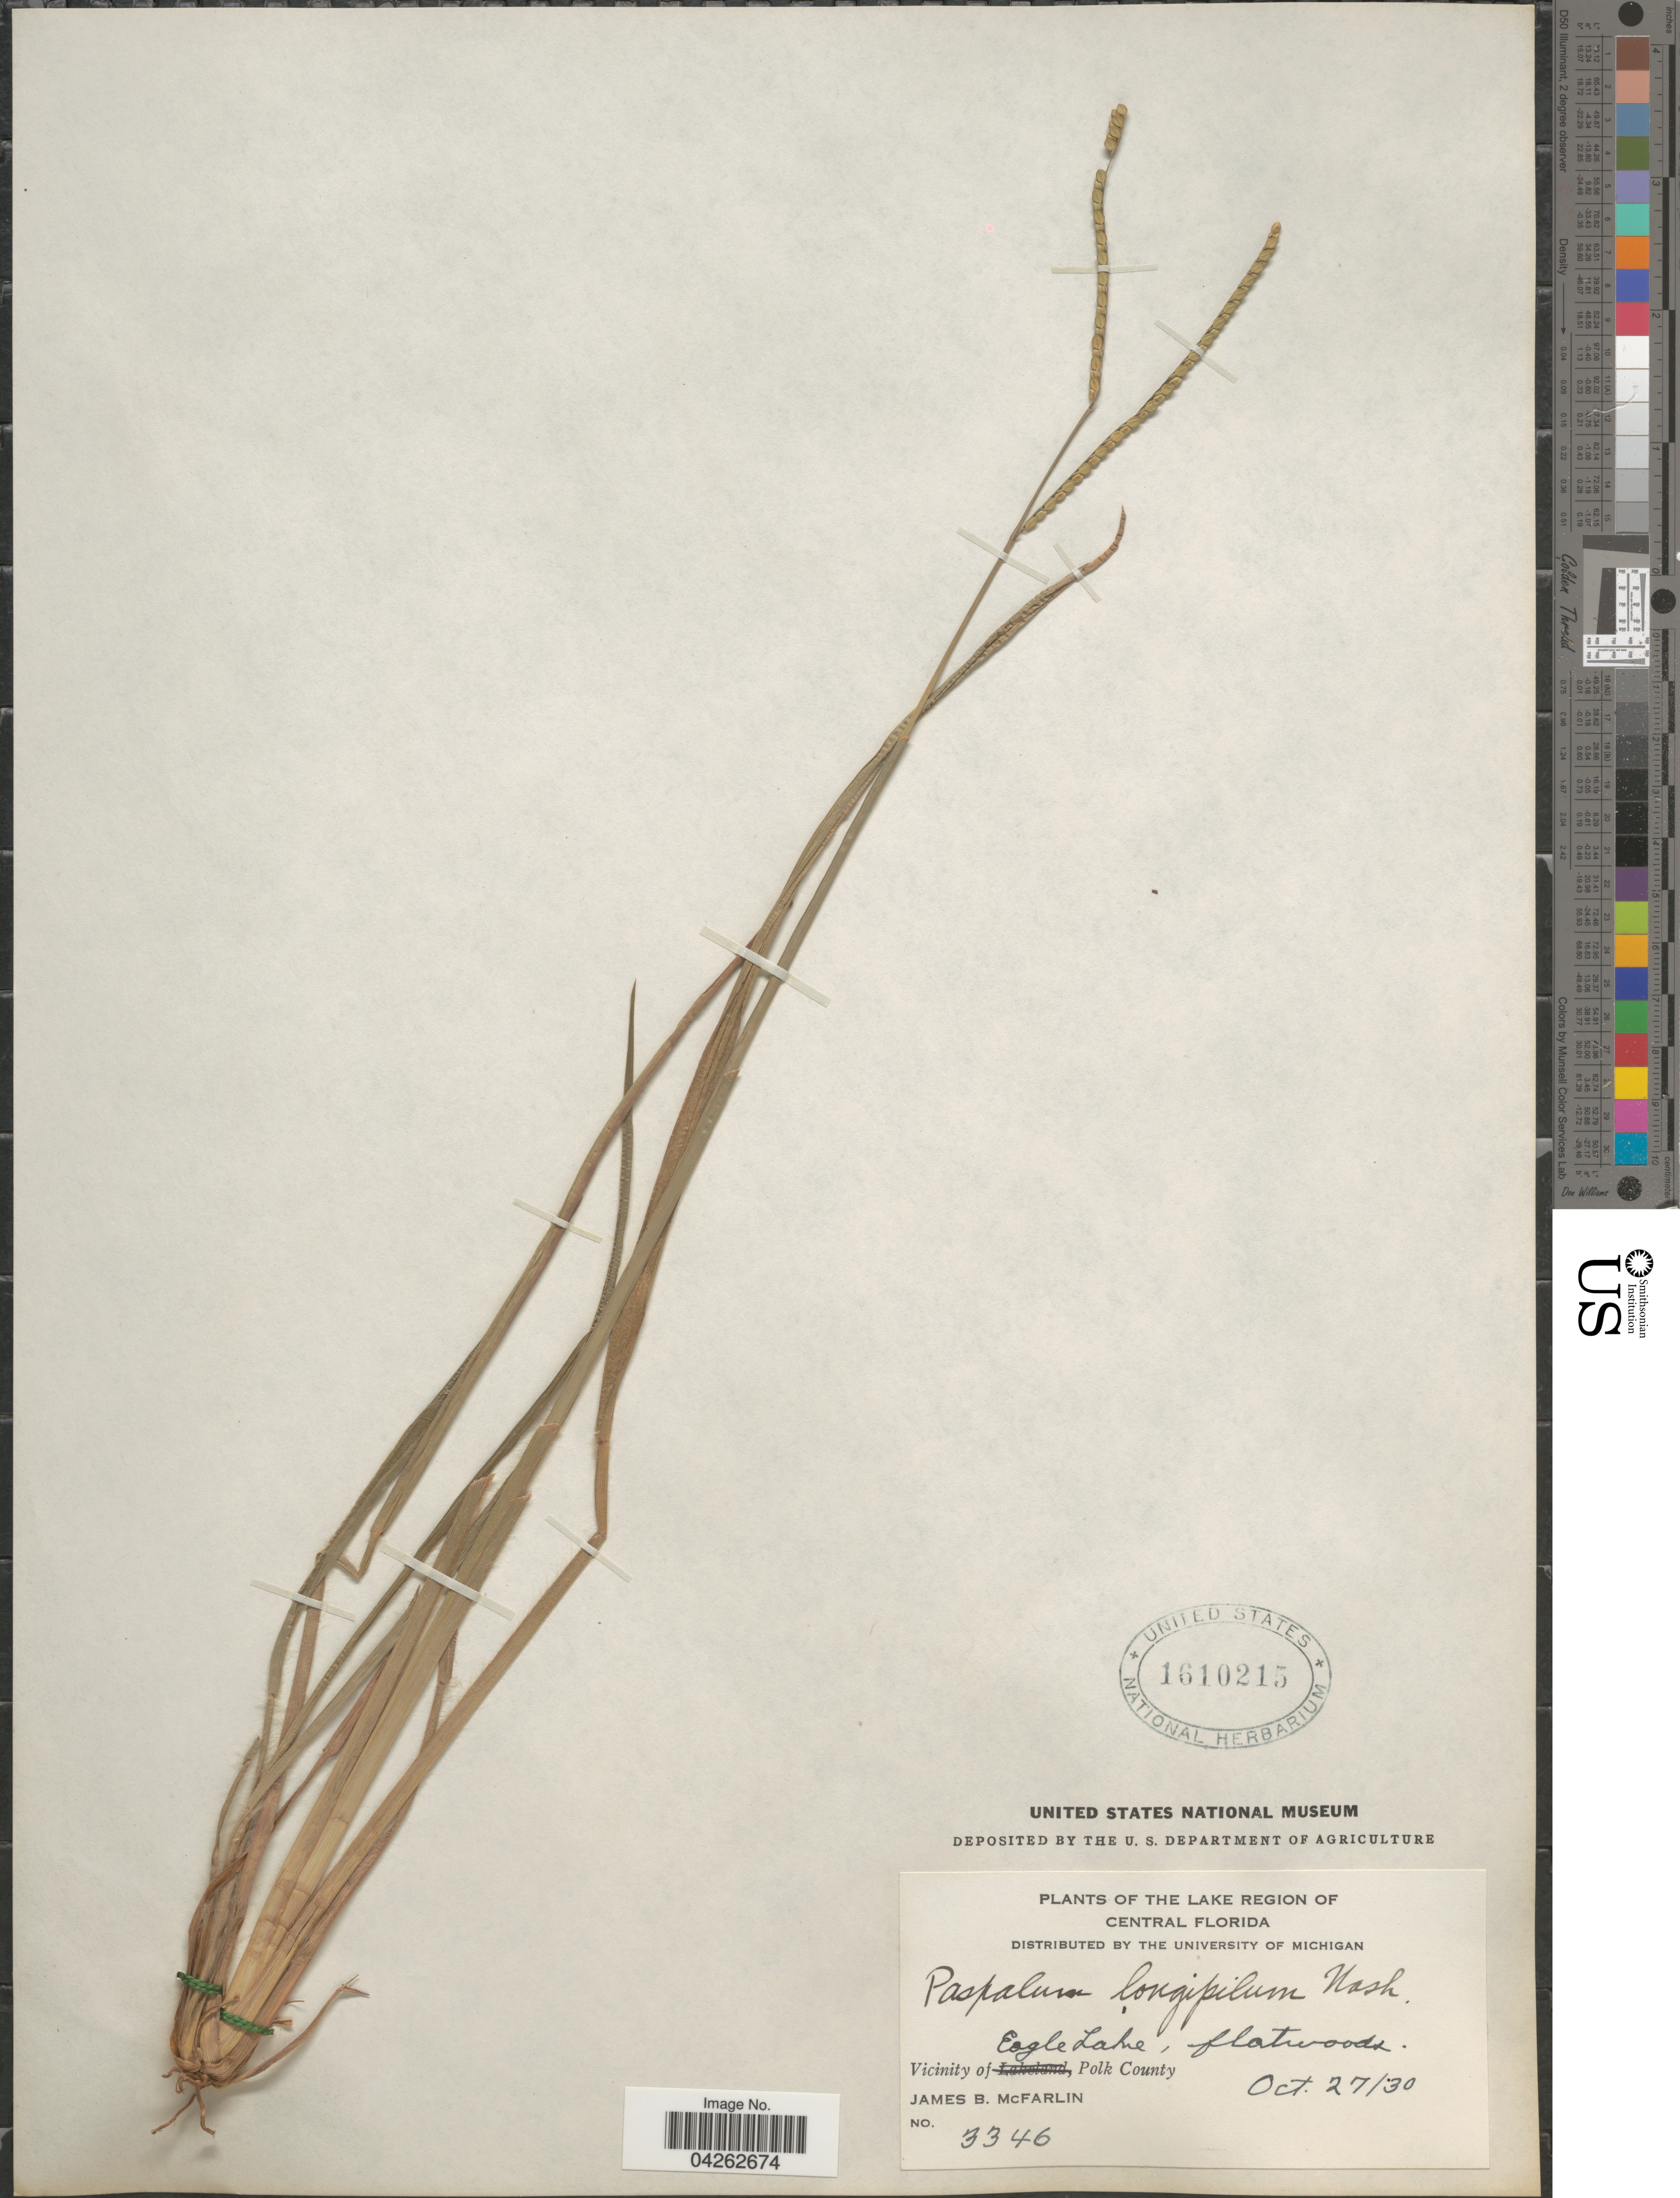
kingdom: Plantae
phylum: Tracheophyta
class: Liliopsida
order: Poales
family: Poaceae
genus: Paspalum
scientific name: Paspalum longipilum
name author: Nash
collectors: J. McFarlin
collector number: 3346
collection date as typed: Transcribed d/m/y: 27/10/30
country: United States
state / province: Florida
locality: Lake Region of Central Florida. Vicinity of Eagle Lake, flatwoods.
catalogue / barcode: US 1610215